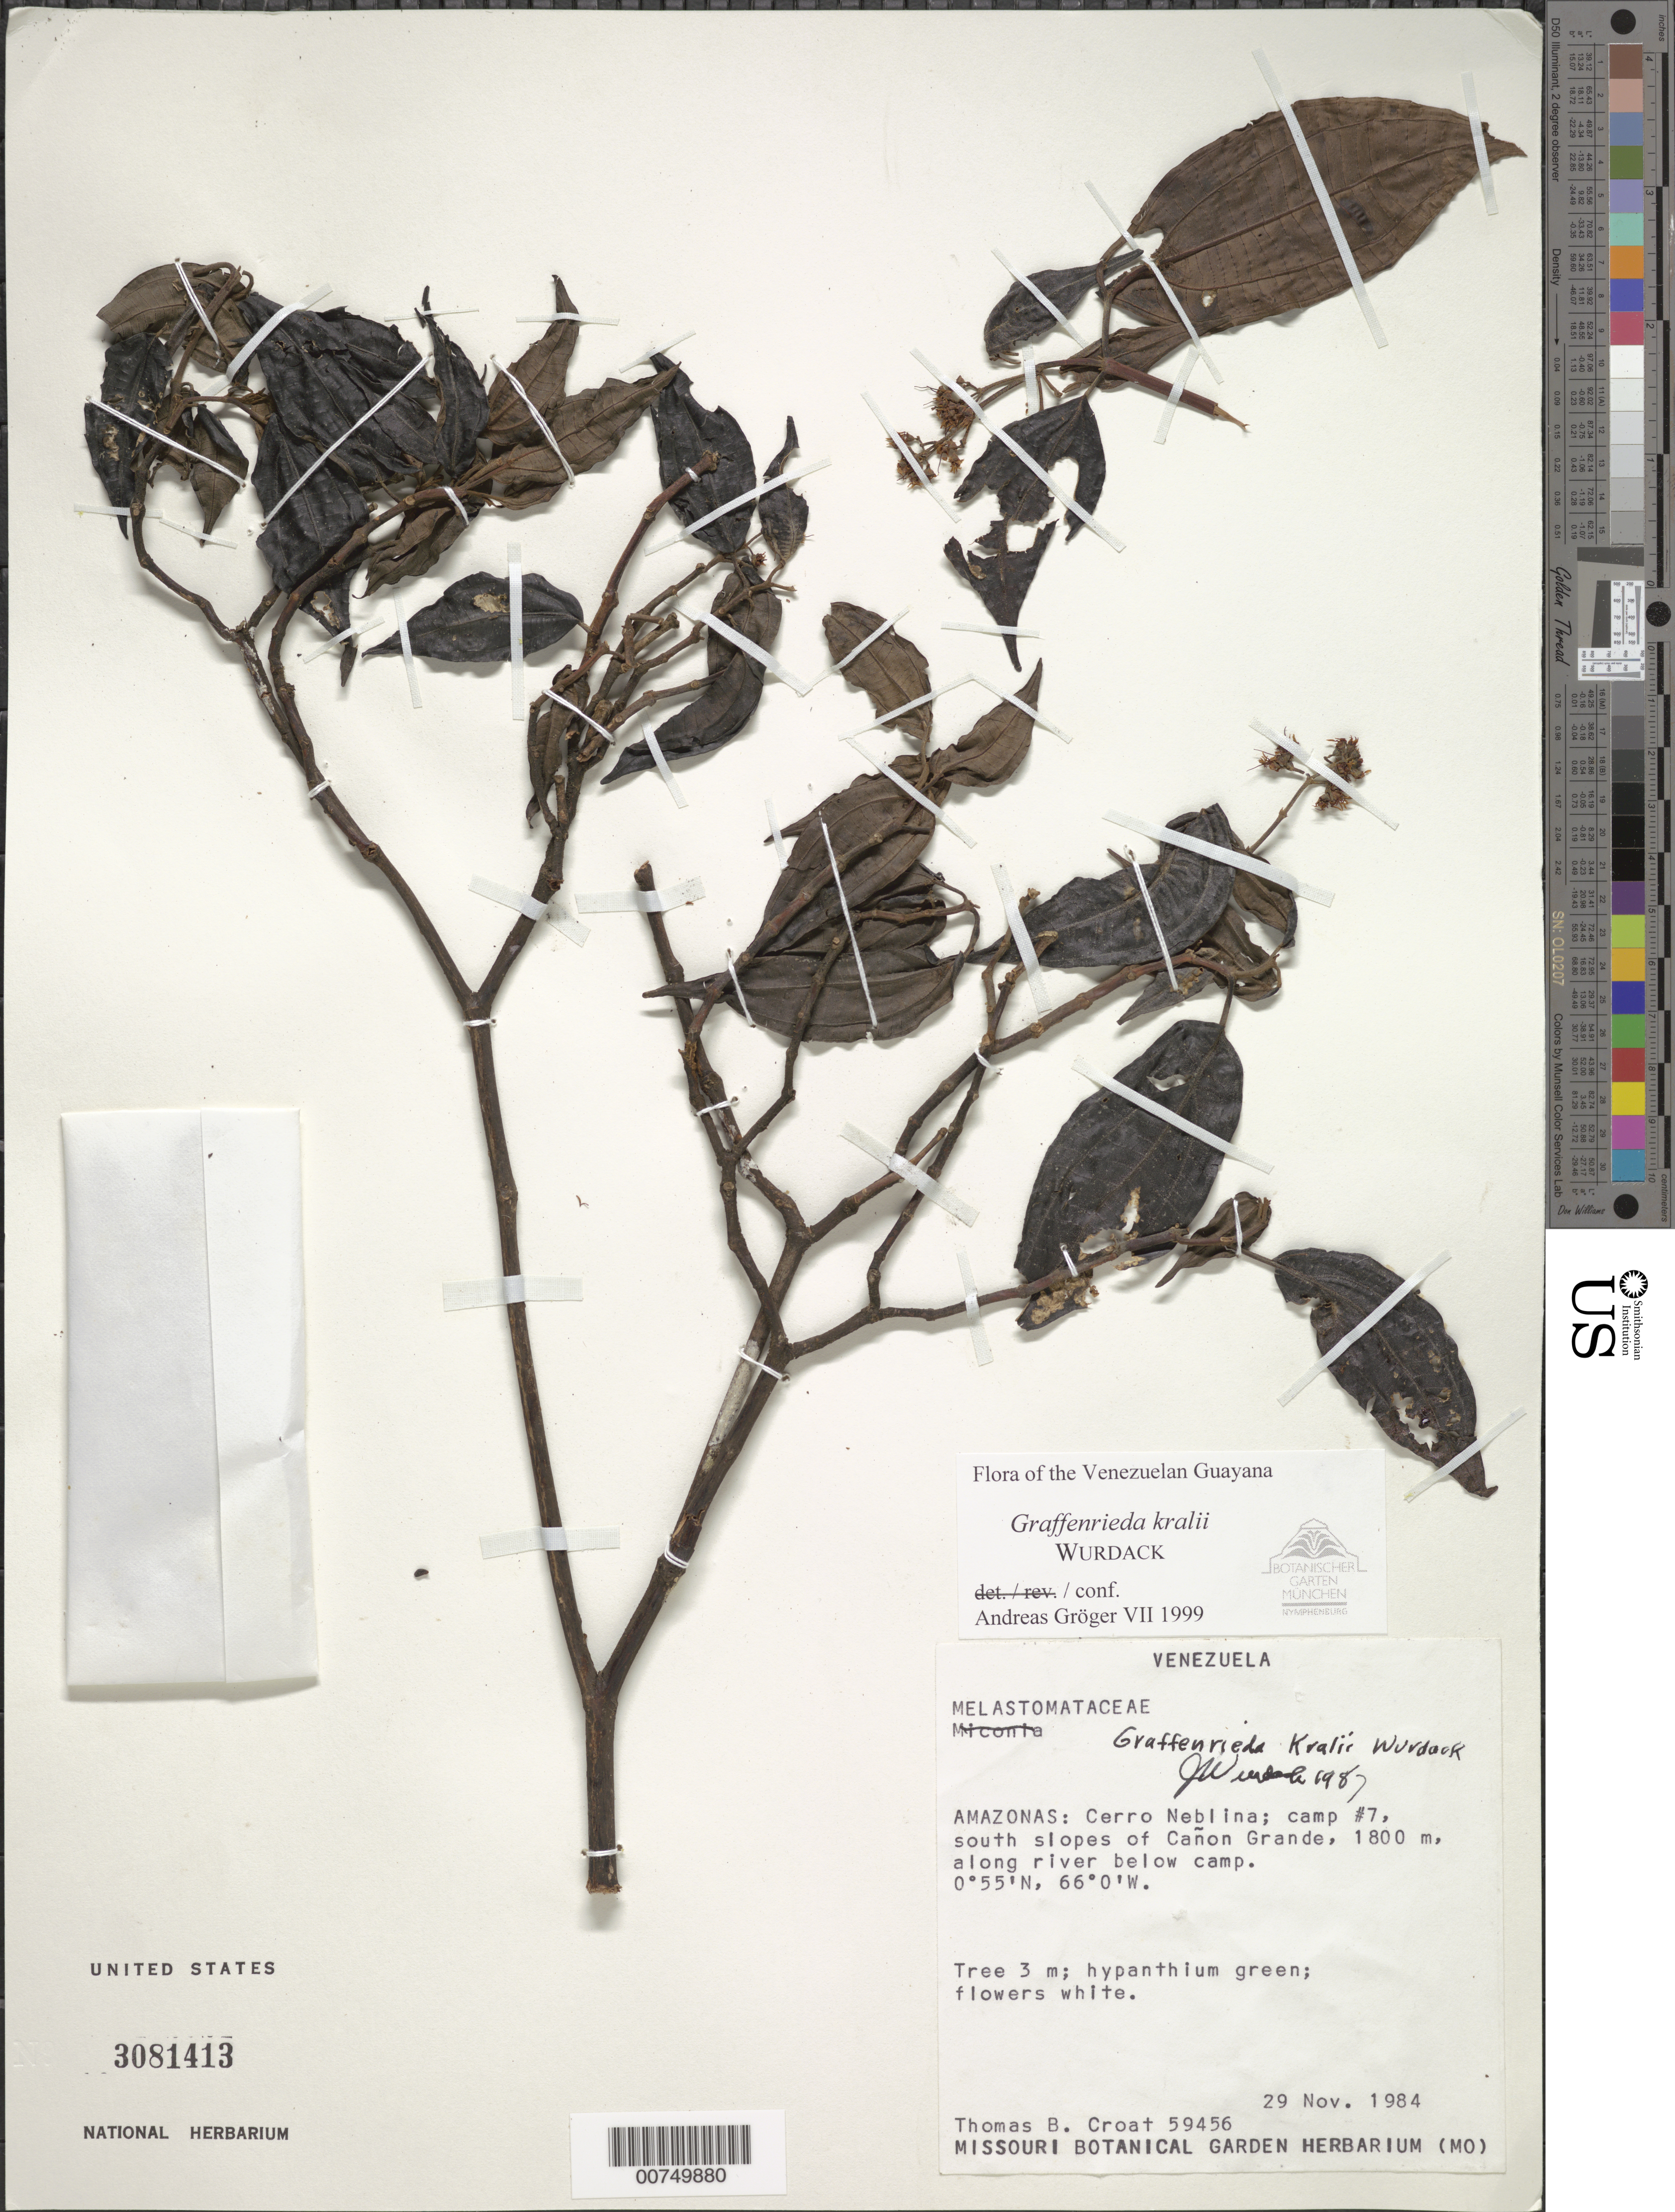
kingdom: Plantae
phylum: Tracheophyta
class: Magnoliopsida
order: Myrtales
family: Melastomataceae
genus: Graffenrieda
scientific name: Graffenrieda kralii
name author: Wurdack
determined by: Gröger, A.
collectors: T. B. Croat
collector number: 59456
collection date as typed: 29-Nov-84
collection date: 1984-11-29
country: Venezuela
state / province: Amazonas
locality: Cerro Neblina, camp #7, S slopes of Cañon Grande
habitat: Along river below camp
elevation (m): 1800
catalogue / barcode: US 3081413